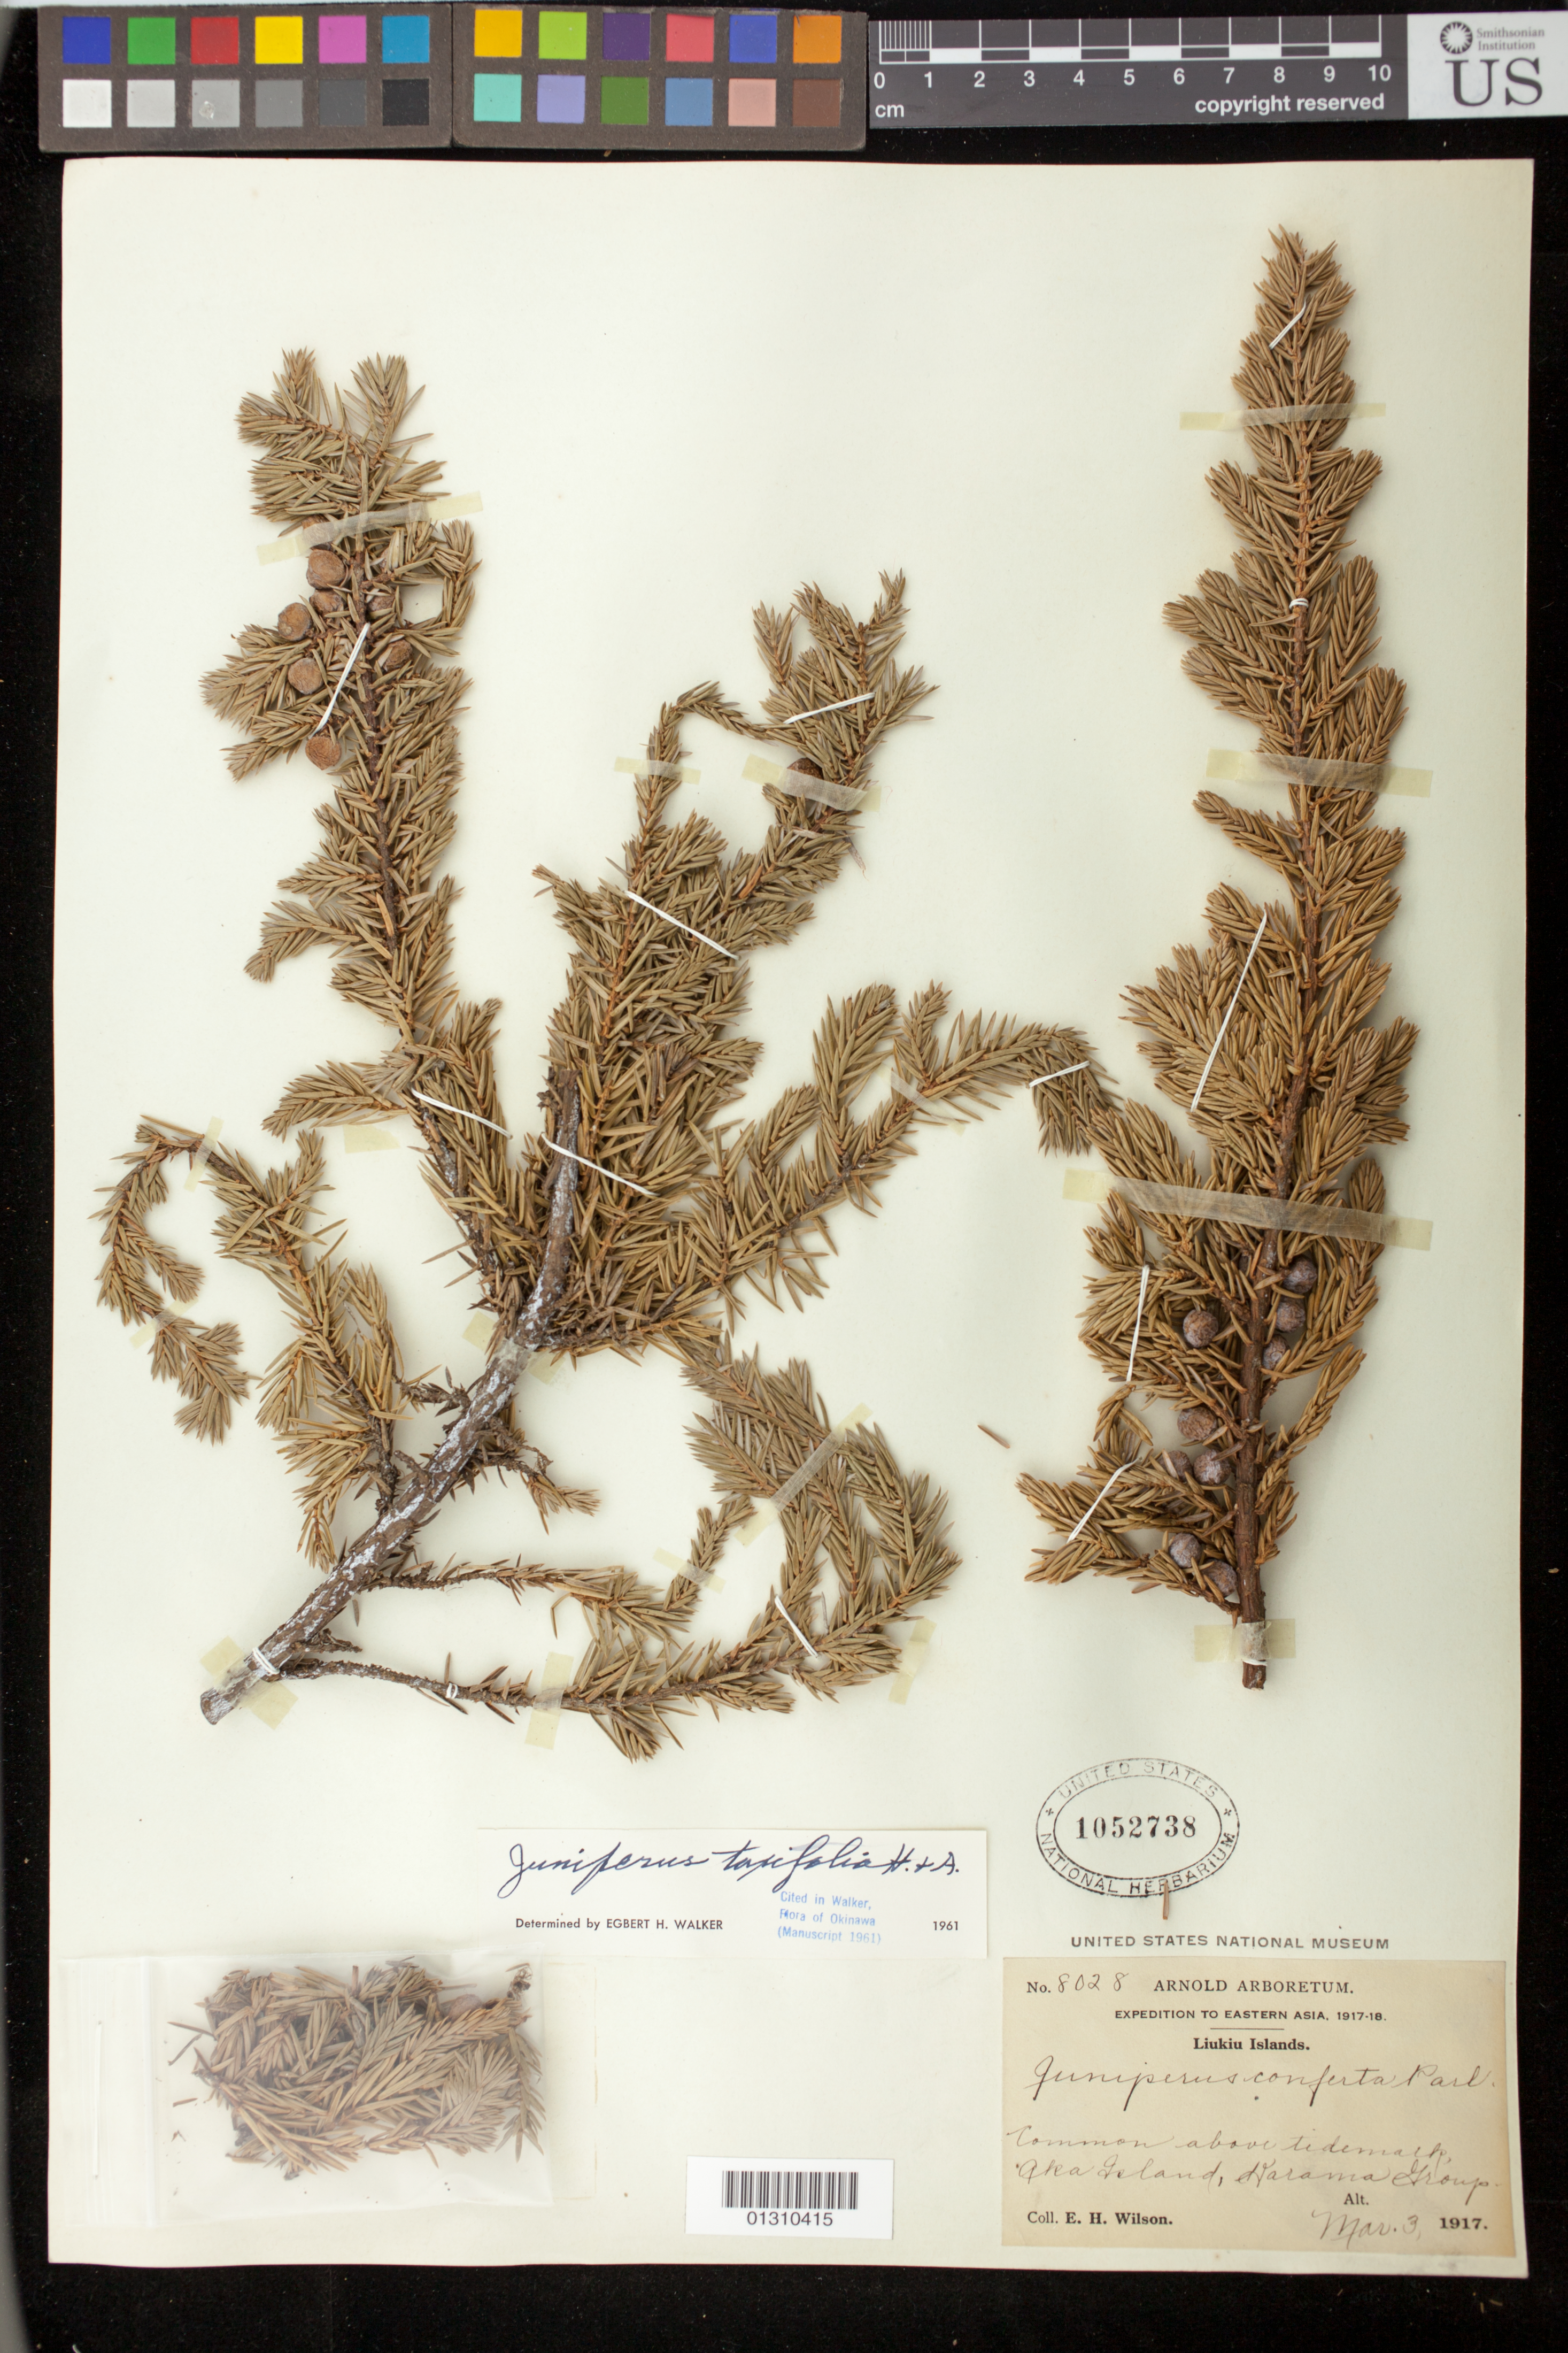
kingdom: Plantae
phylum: Tracheophyta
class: Pinopsida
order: Pinales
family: Cupressaceae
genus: Juniperus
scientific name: Juniperus taxifolia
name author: Hook. & Arn.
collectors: E. H. Wilson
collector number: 8028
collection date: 1917-03-03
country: Japan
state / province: Okinawa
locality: Liukiu Islands, Aka Island, Karama Group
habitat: Common above tidemark.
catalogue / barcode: US 1052738